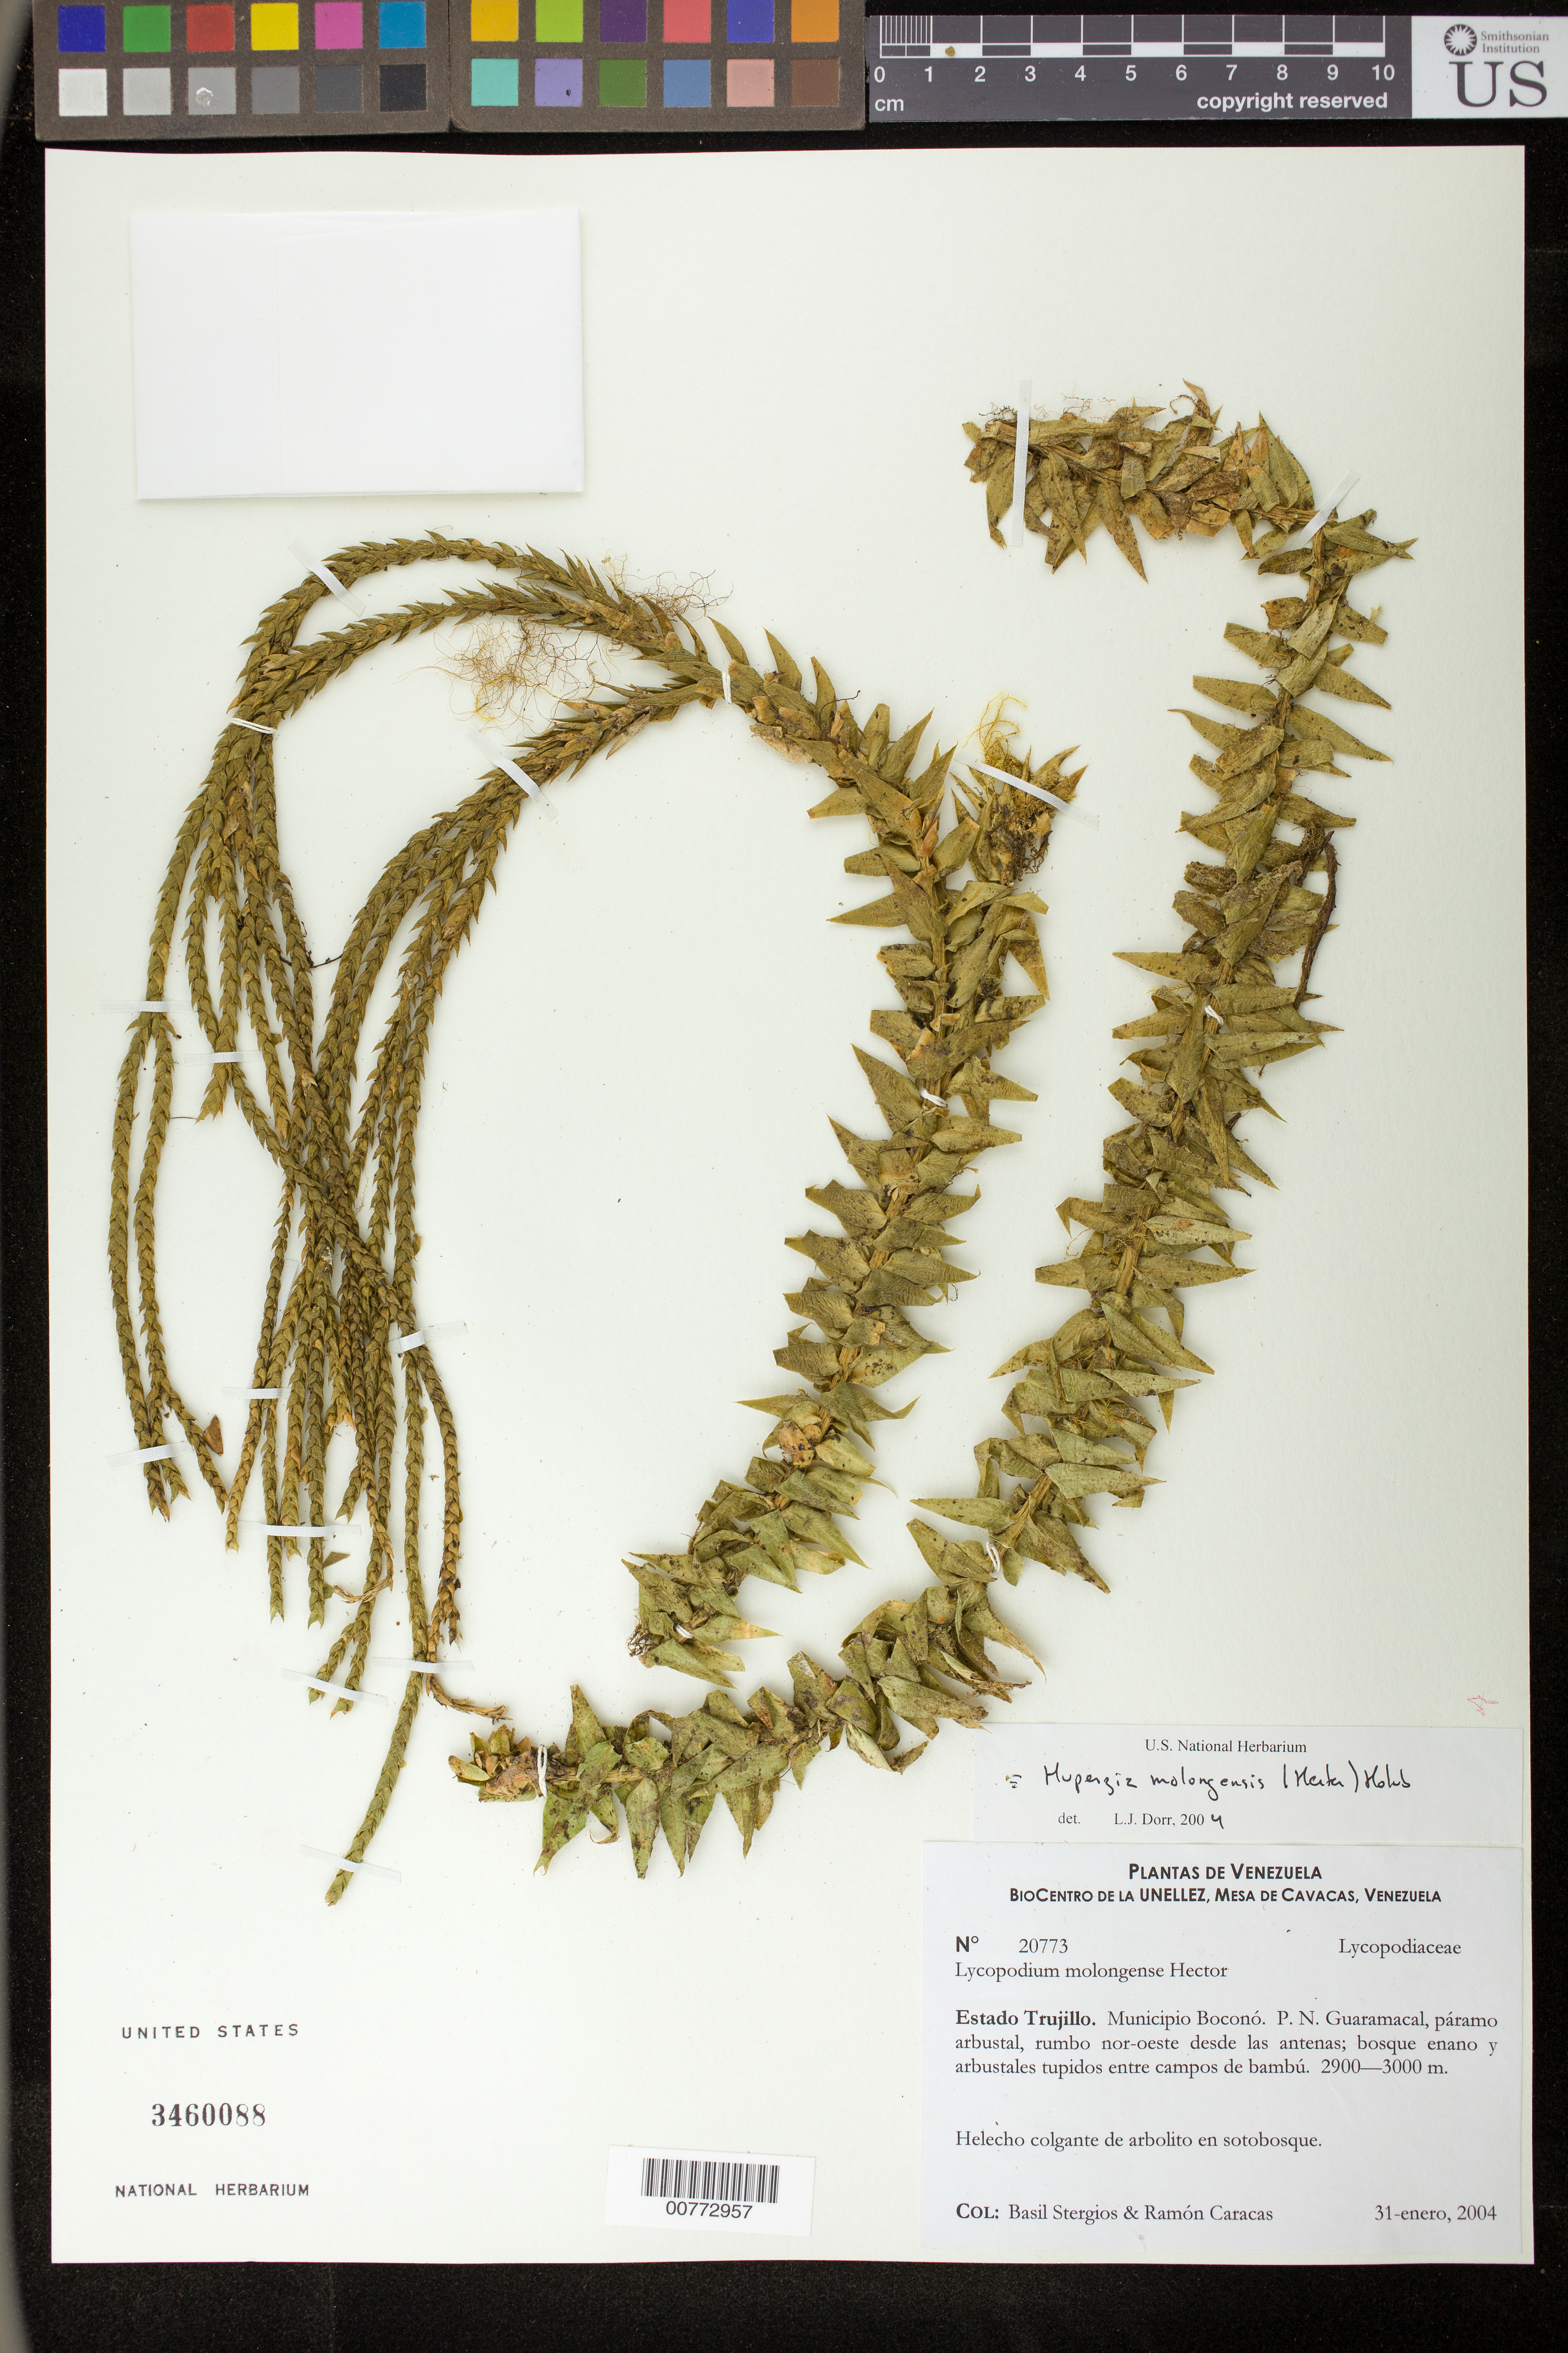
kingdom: Plantae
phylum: Tracheophyta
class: Lycopodiopsida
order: Lycopodiales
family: Lycopodiaceae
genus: Phlegmariurus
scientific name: Phlegmariurus echinatus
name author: (Spring) B. Øllg.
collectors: B. G. Stergios & R. Caracas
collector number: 20773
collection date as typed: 31 Jan 2004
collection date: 2004-01-31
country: Venezuela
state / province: Trujillo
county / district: Boconó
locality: Parque Nacional Guaramacal, rumbo NE desde las antenas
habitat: Páramo arbustal.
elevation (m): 2900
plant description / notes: PORT, US, VEN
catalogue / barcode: US 3460088